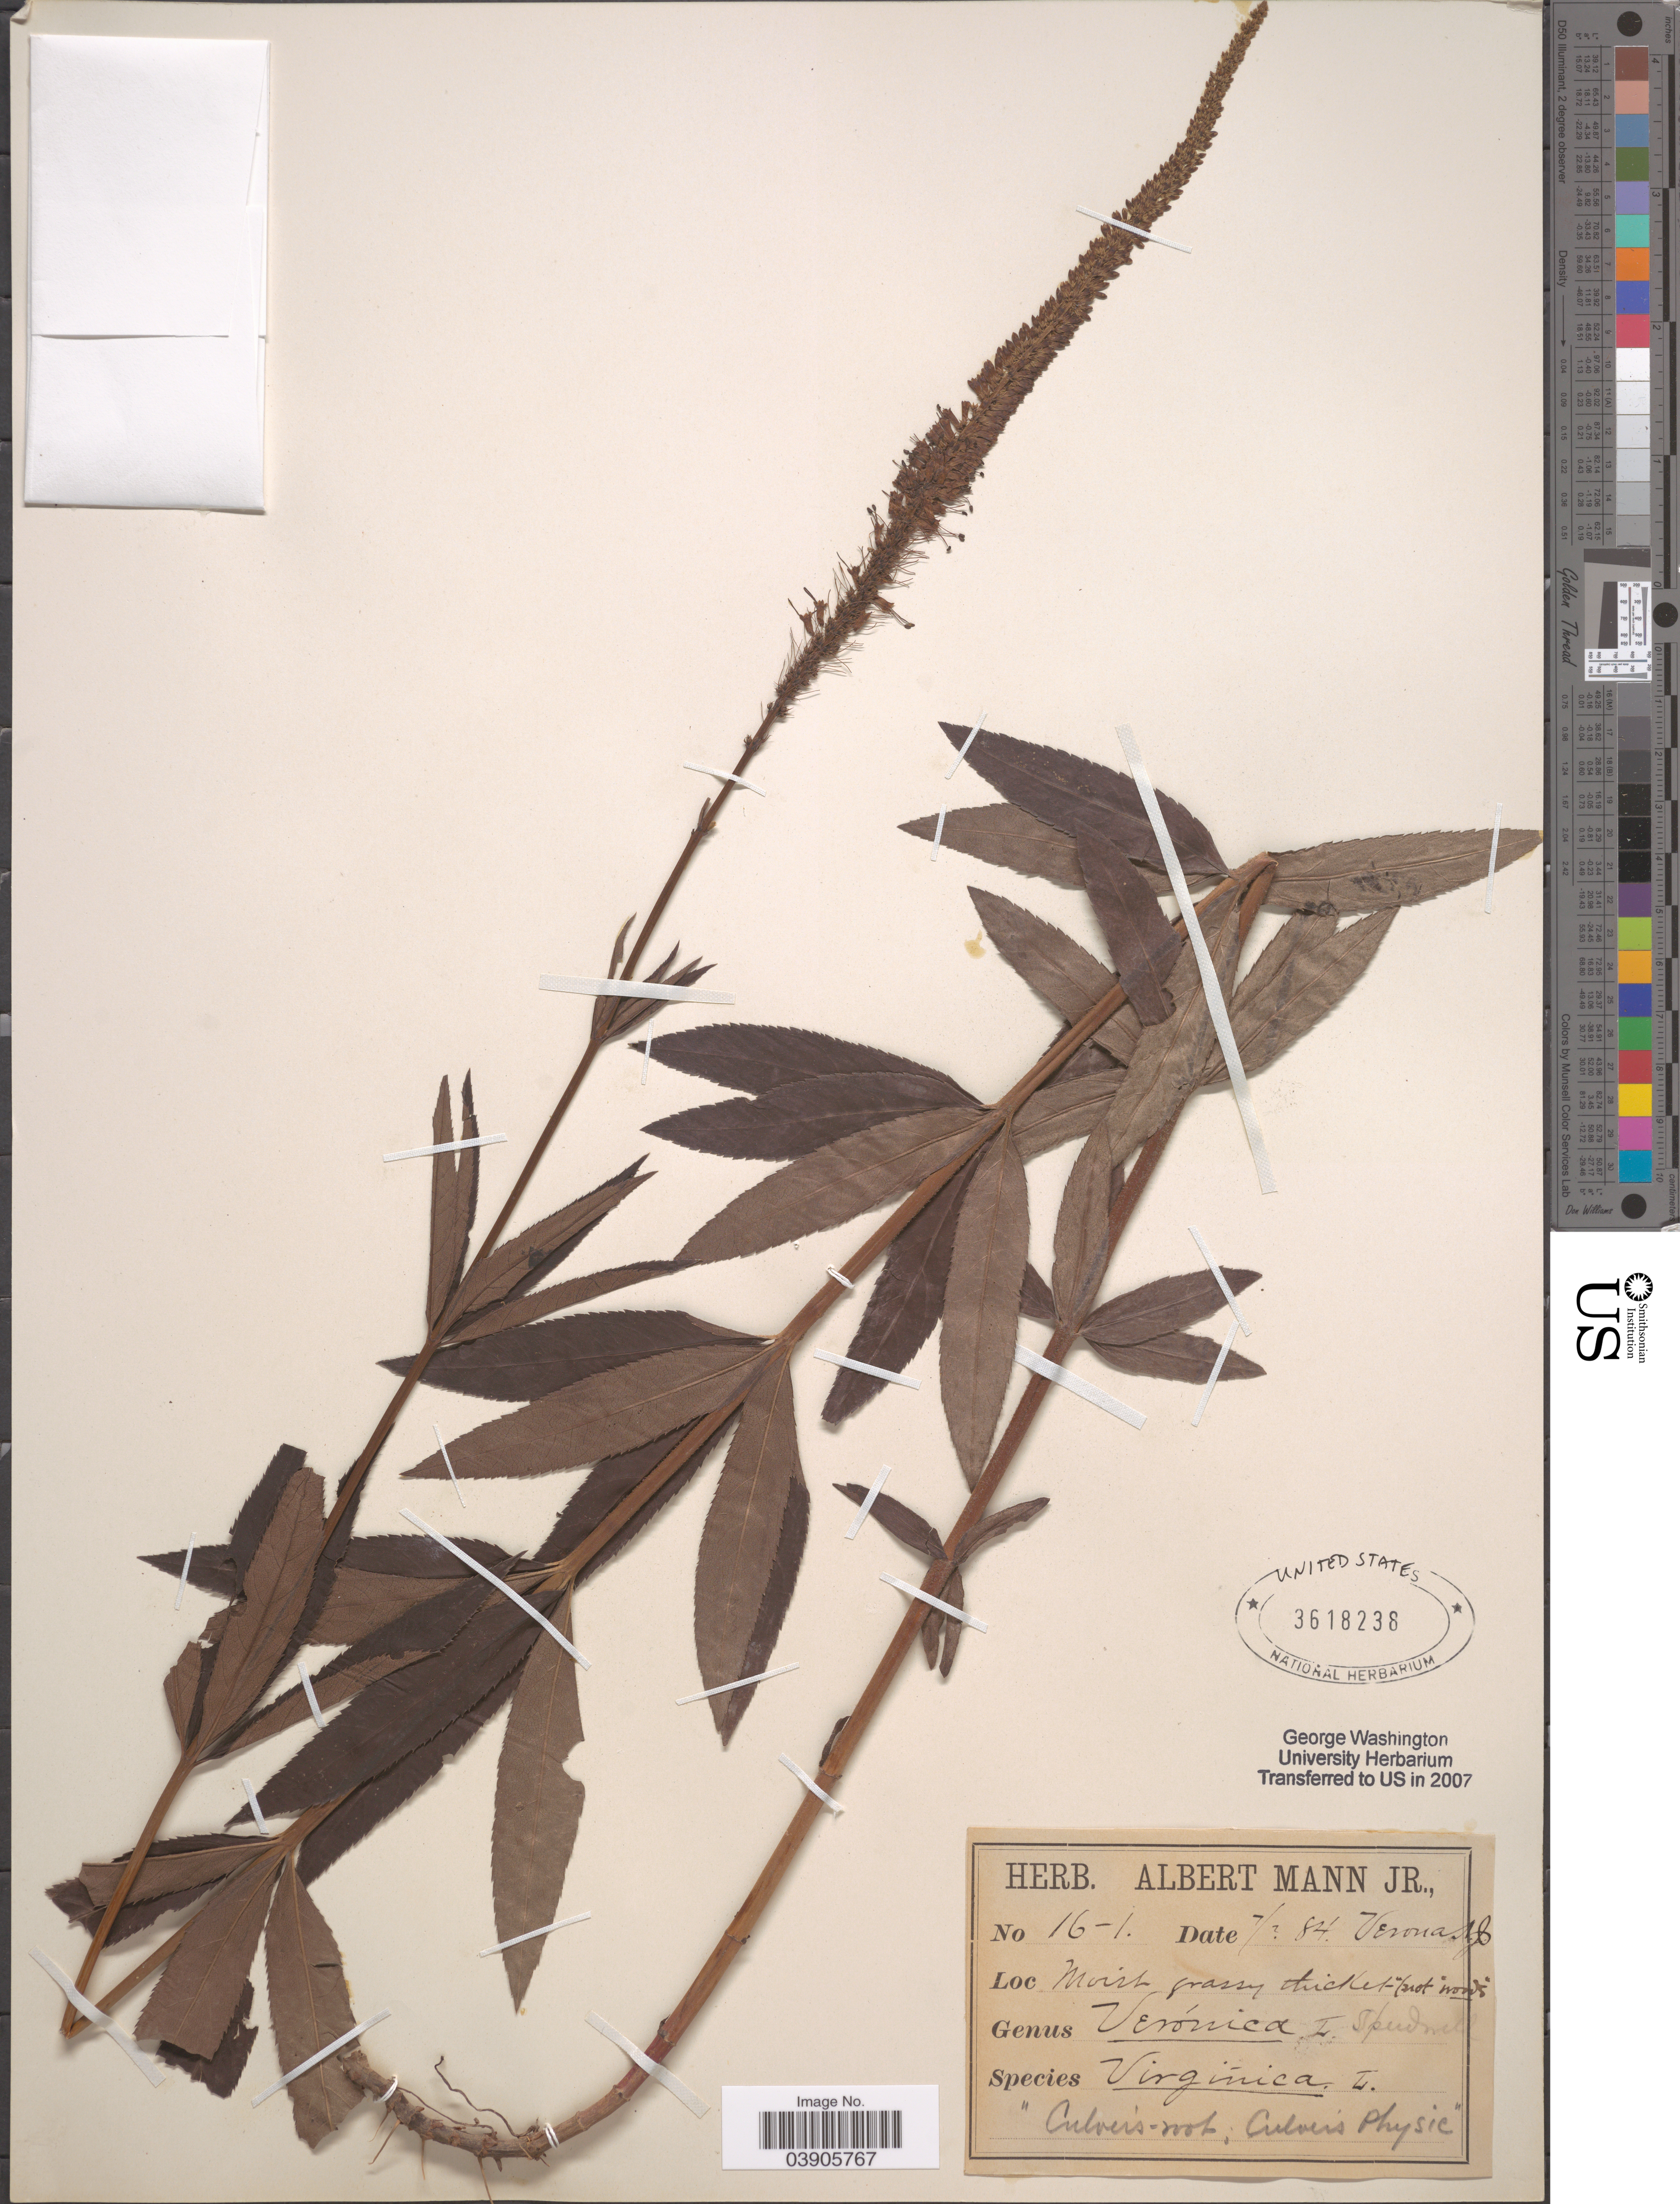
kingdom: Plantae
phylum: Tracheophyta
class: Magnoliopsida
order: Lamiales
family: Plantaginaceae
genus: Veronicastrum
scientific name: Veronicastrum virginicum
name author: (L.) Farw.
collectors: Ex herb. Albert Mann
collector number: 16-1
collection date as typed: Transcribed d/m/y: 7/2/84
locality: Moist grassy thicket.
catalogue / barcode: US 3618238